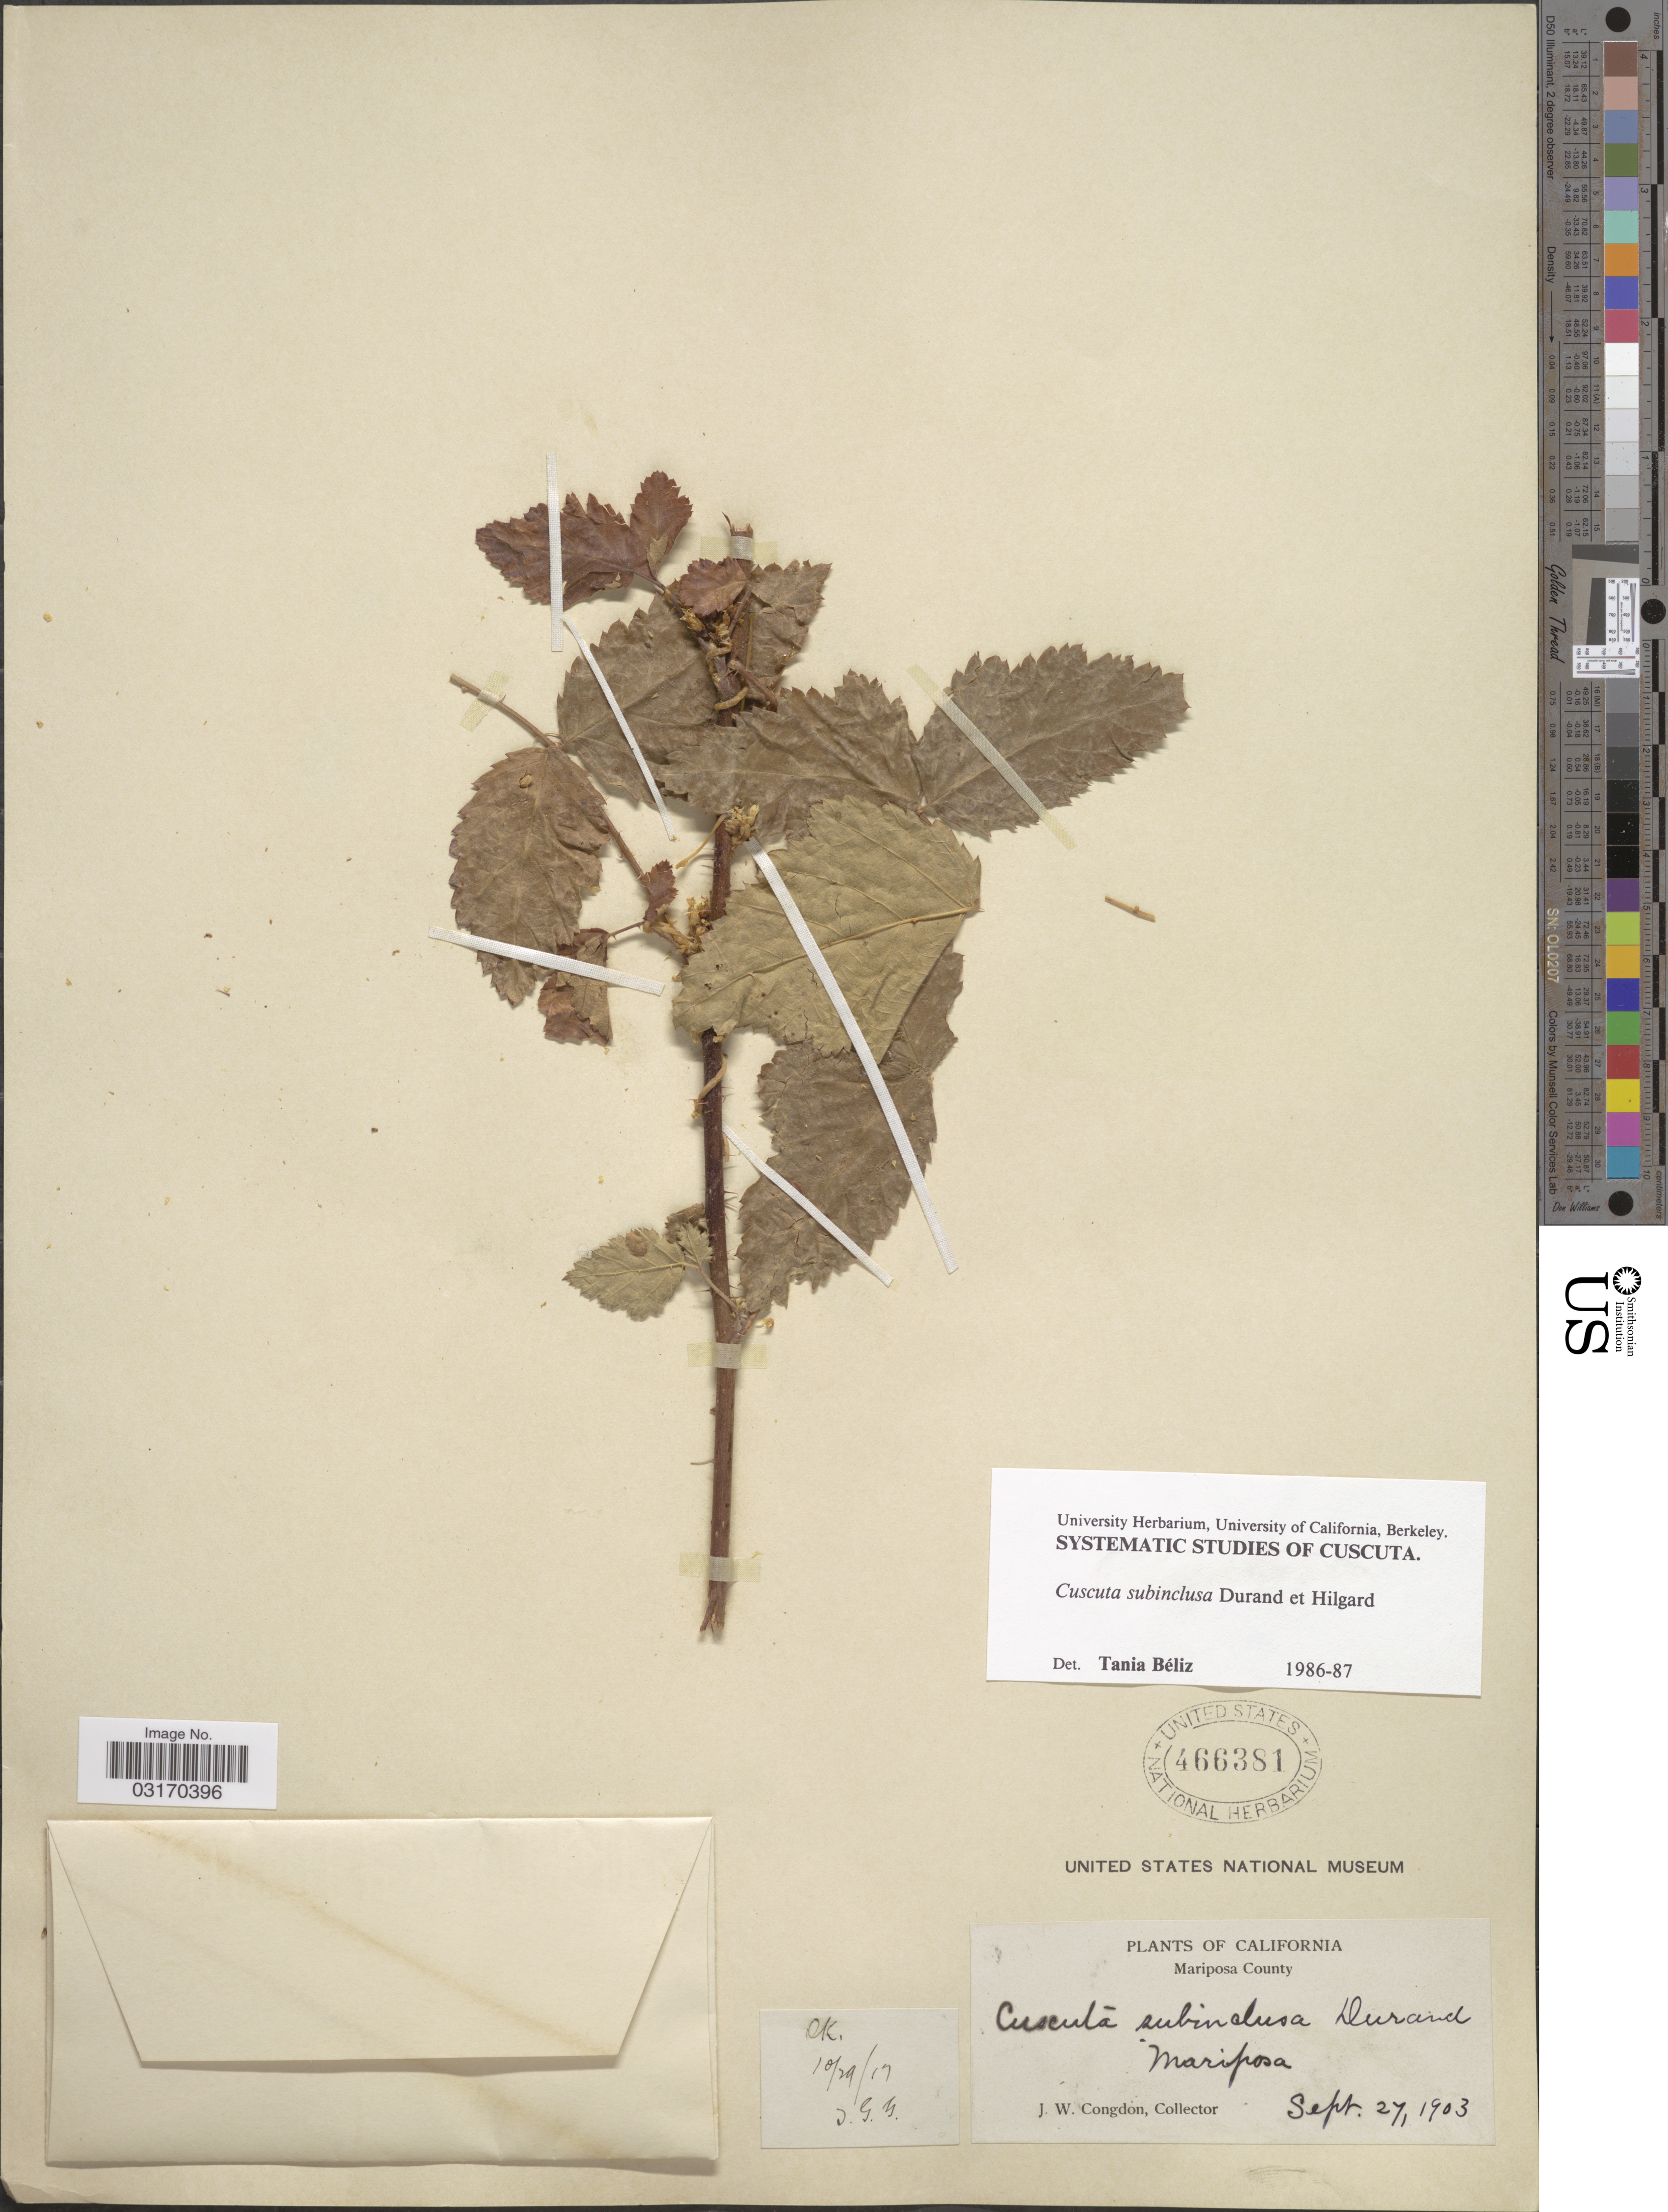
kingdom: Plantae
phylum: Tracheophyta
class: Magnoliopsida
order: Solanales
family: Convolvulaceae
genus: Cuscuta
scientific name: Cuscuta subinclusa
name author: Durand & Hilg.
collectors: J. W. Congdon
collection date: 1903-09-27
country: United States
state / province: California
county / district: Mariposa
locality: Mariposa County. Mariposa.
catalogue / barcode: US 466381